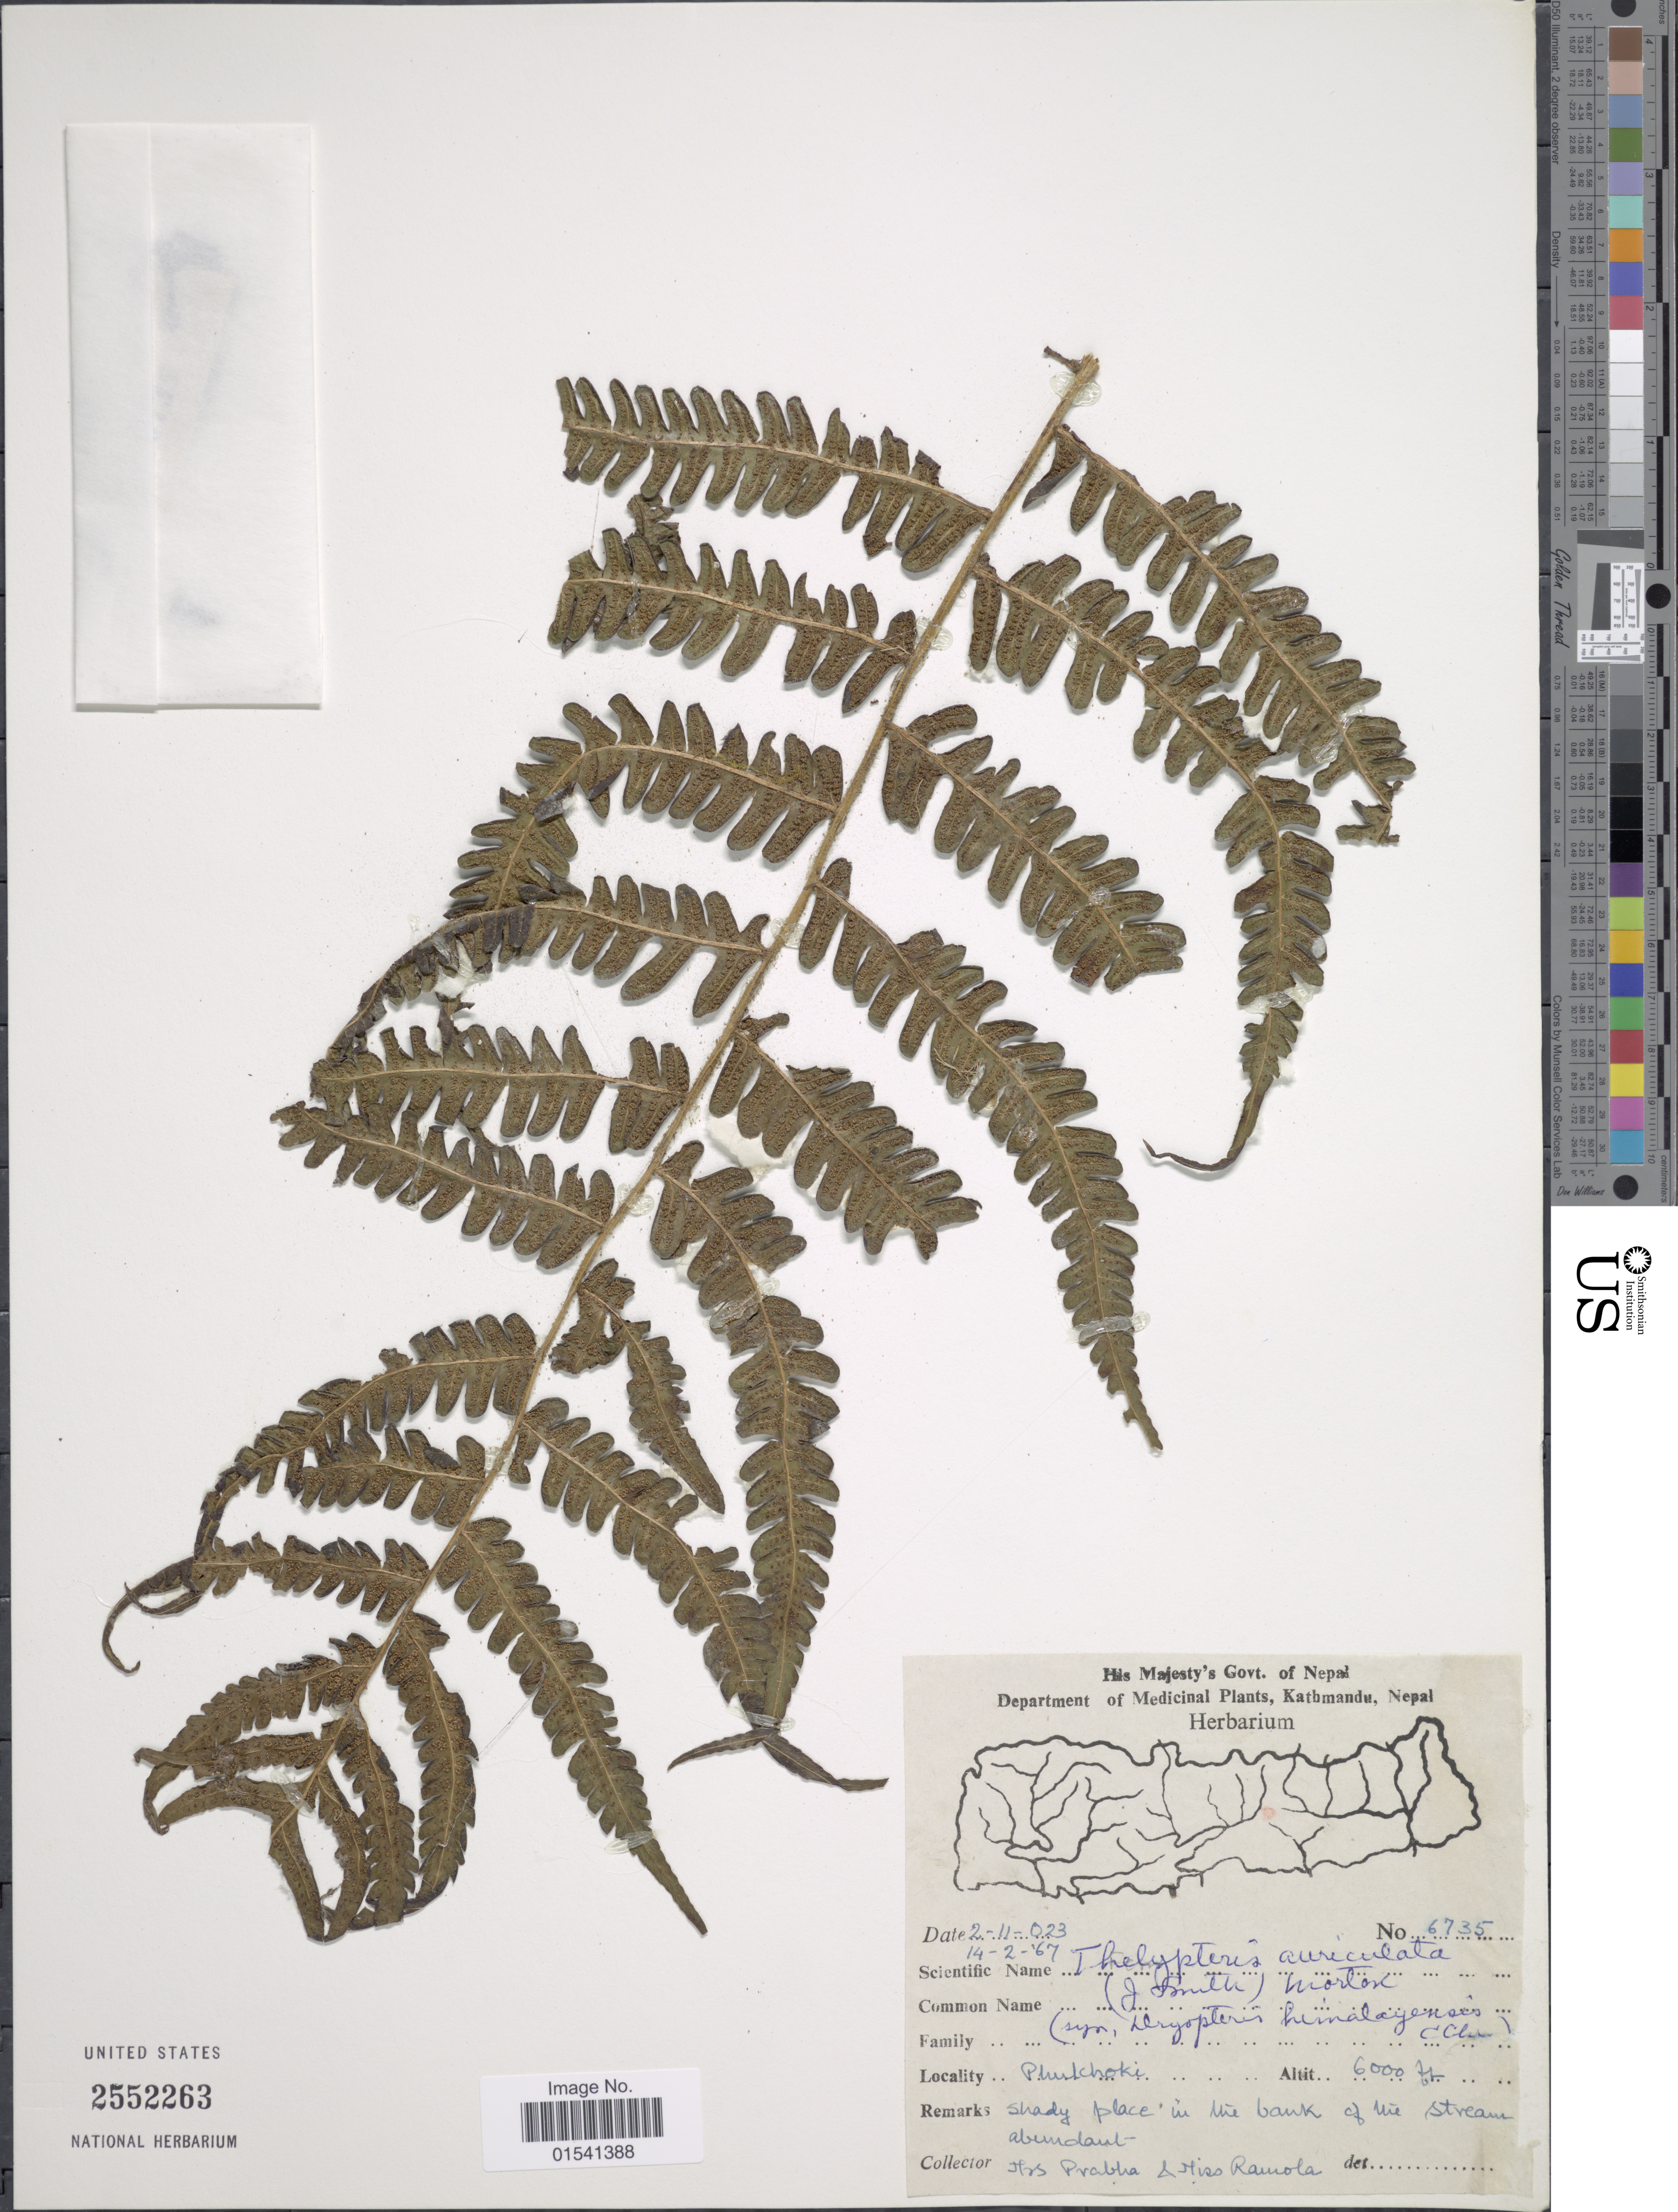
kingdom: Plantae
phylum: Tracheophyta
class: Polypodiopsida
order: Polypodiales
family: Thelypteridaceae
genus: Cyclogramma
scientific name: Cyclogramma auriculata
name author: (J. Sm.) Ching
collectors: P. Pradhan & R. Thapa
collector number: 6735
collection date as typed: Transcribed d/m/y: 14/2/67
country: Nepal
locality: Phulchoki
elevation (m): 1829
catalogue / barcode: US 2552263